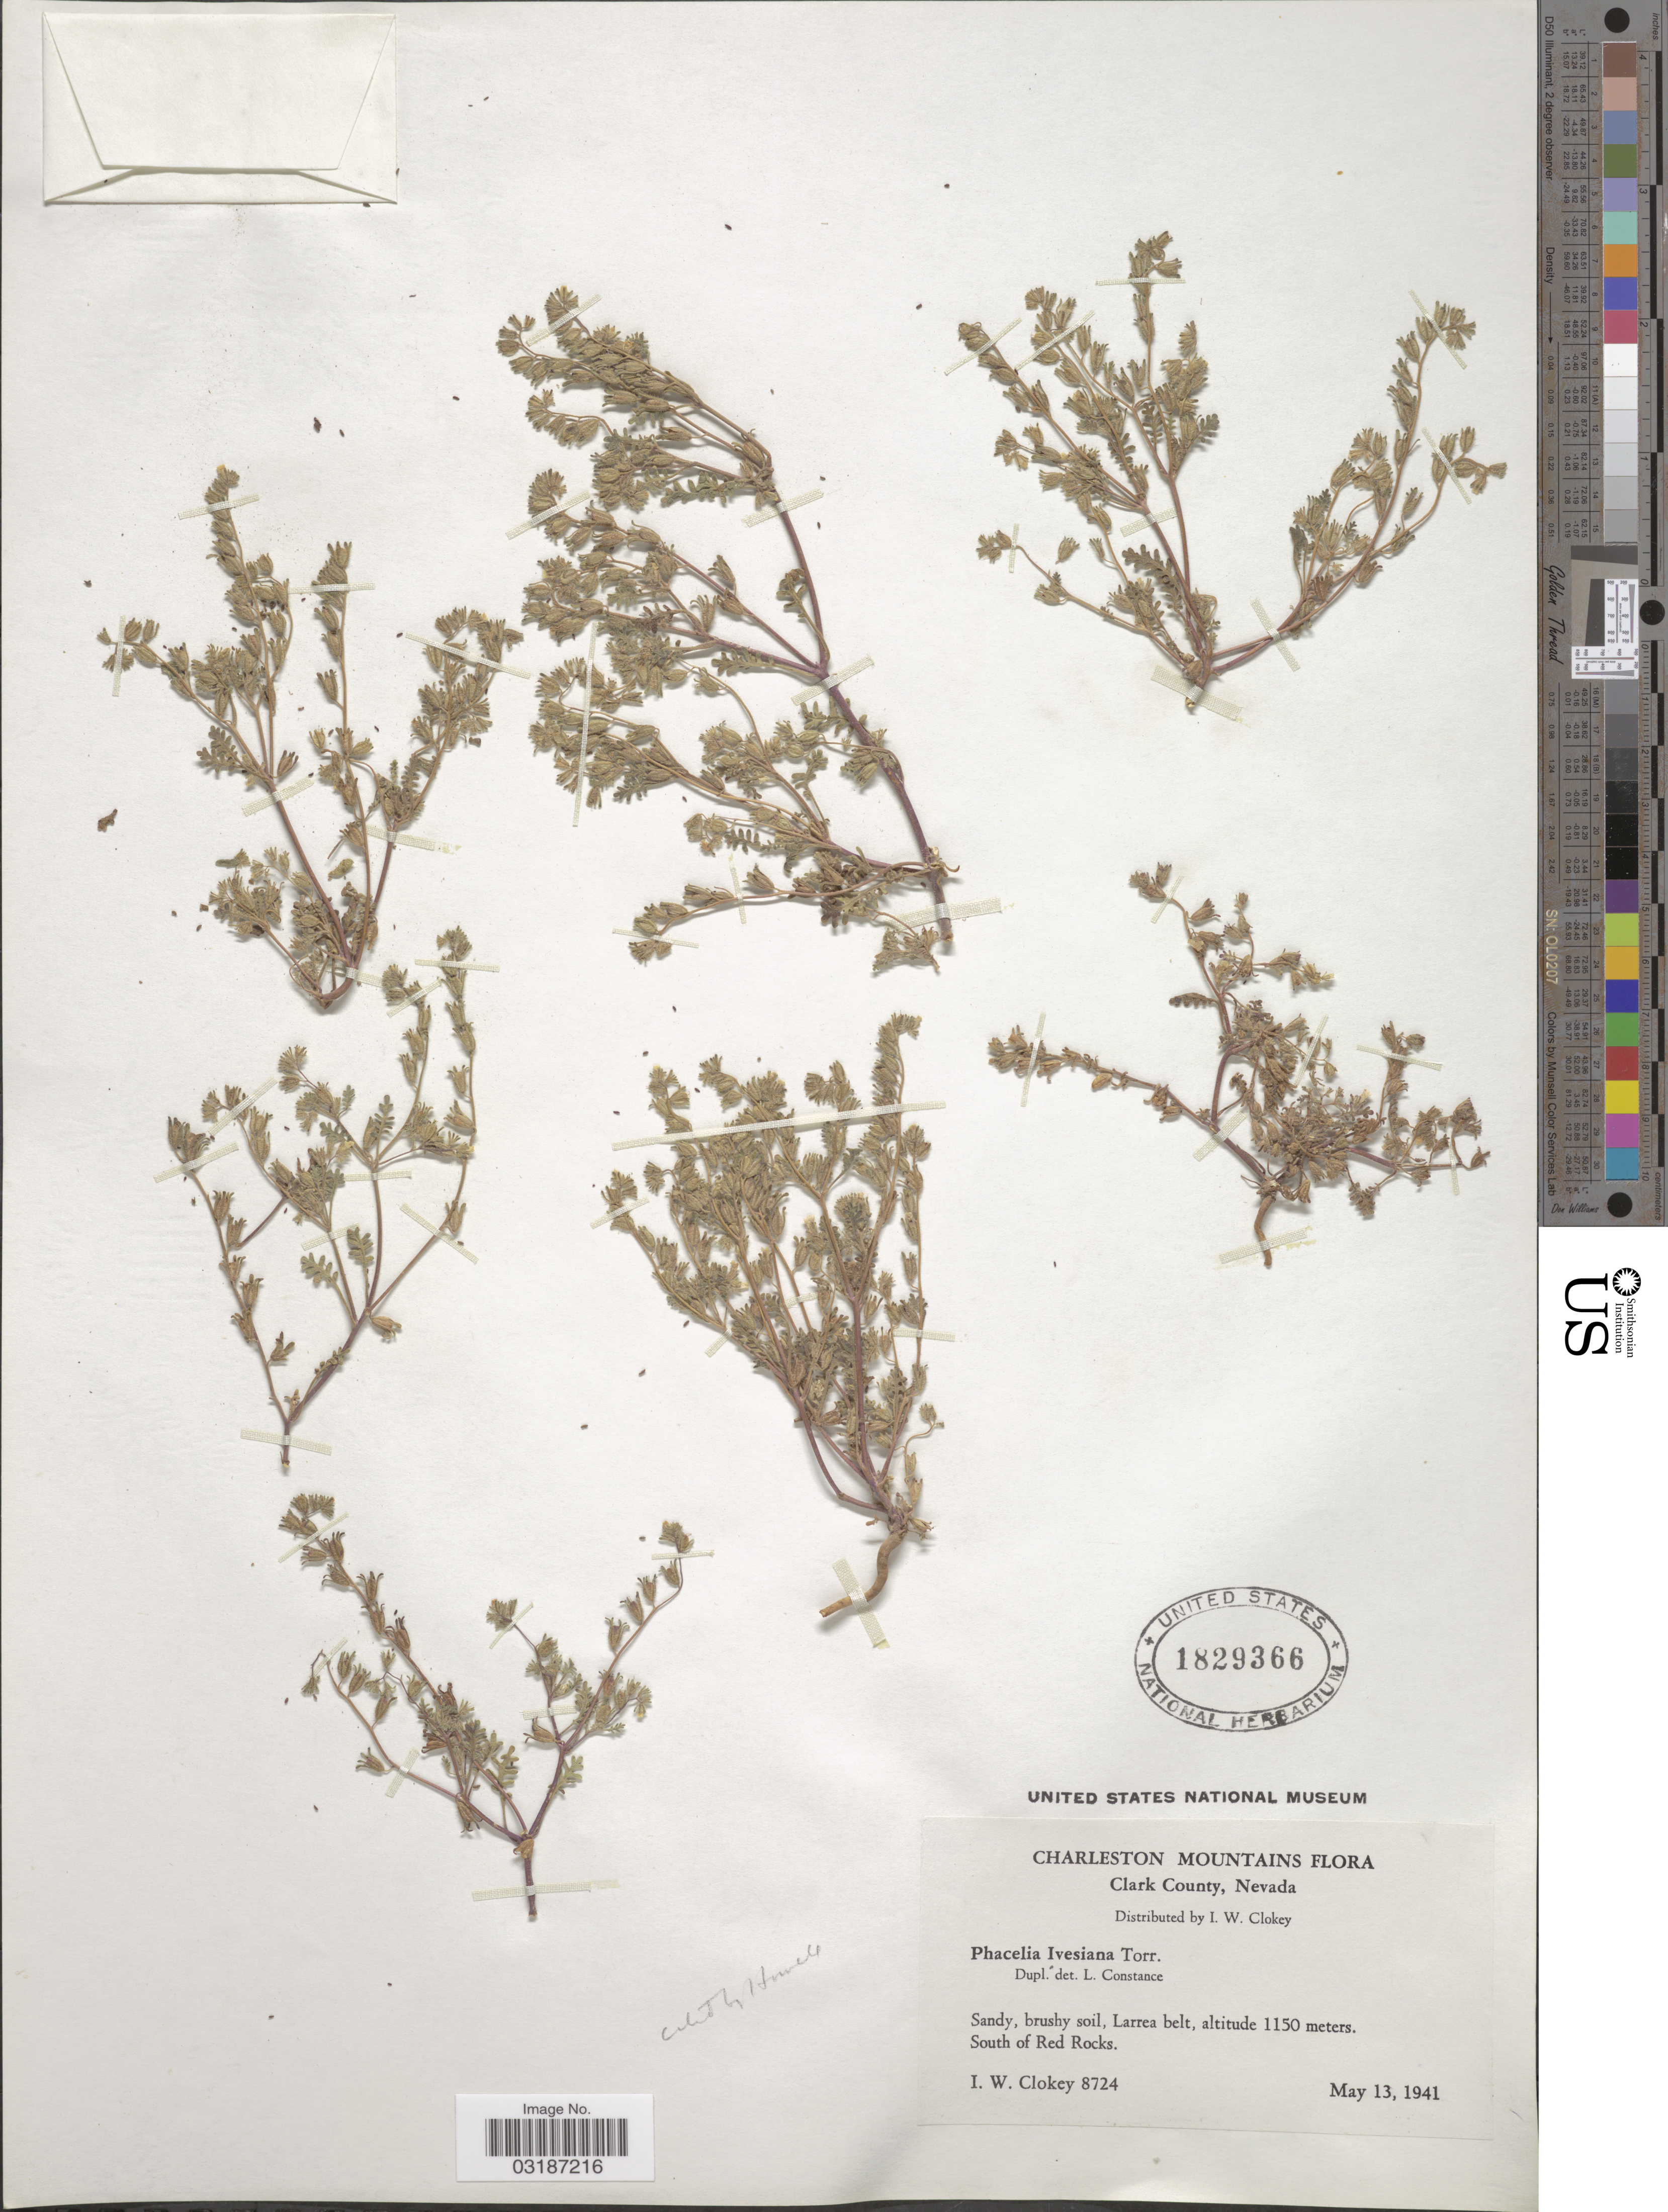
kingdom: Plantae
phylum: Tracheophyta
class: Magnoliopsida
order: Boraginales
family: Hydrophyllaceae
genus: Phacelia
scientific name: Phacelia ivesiana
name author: Torr.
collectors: I. W. Clokey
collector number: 8724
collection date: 1941-05-13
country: United States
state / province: Nevada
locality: Charleston Mountains. Clark County. South of Red Rocks.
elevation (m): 1150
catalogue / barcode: US 1829366